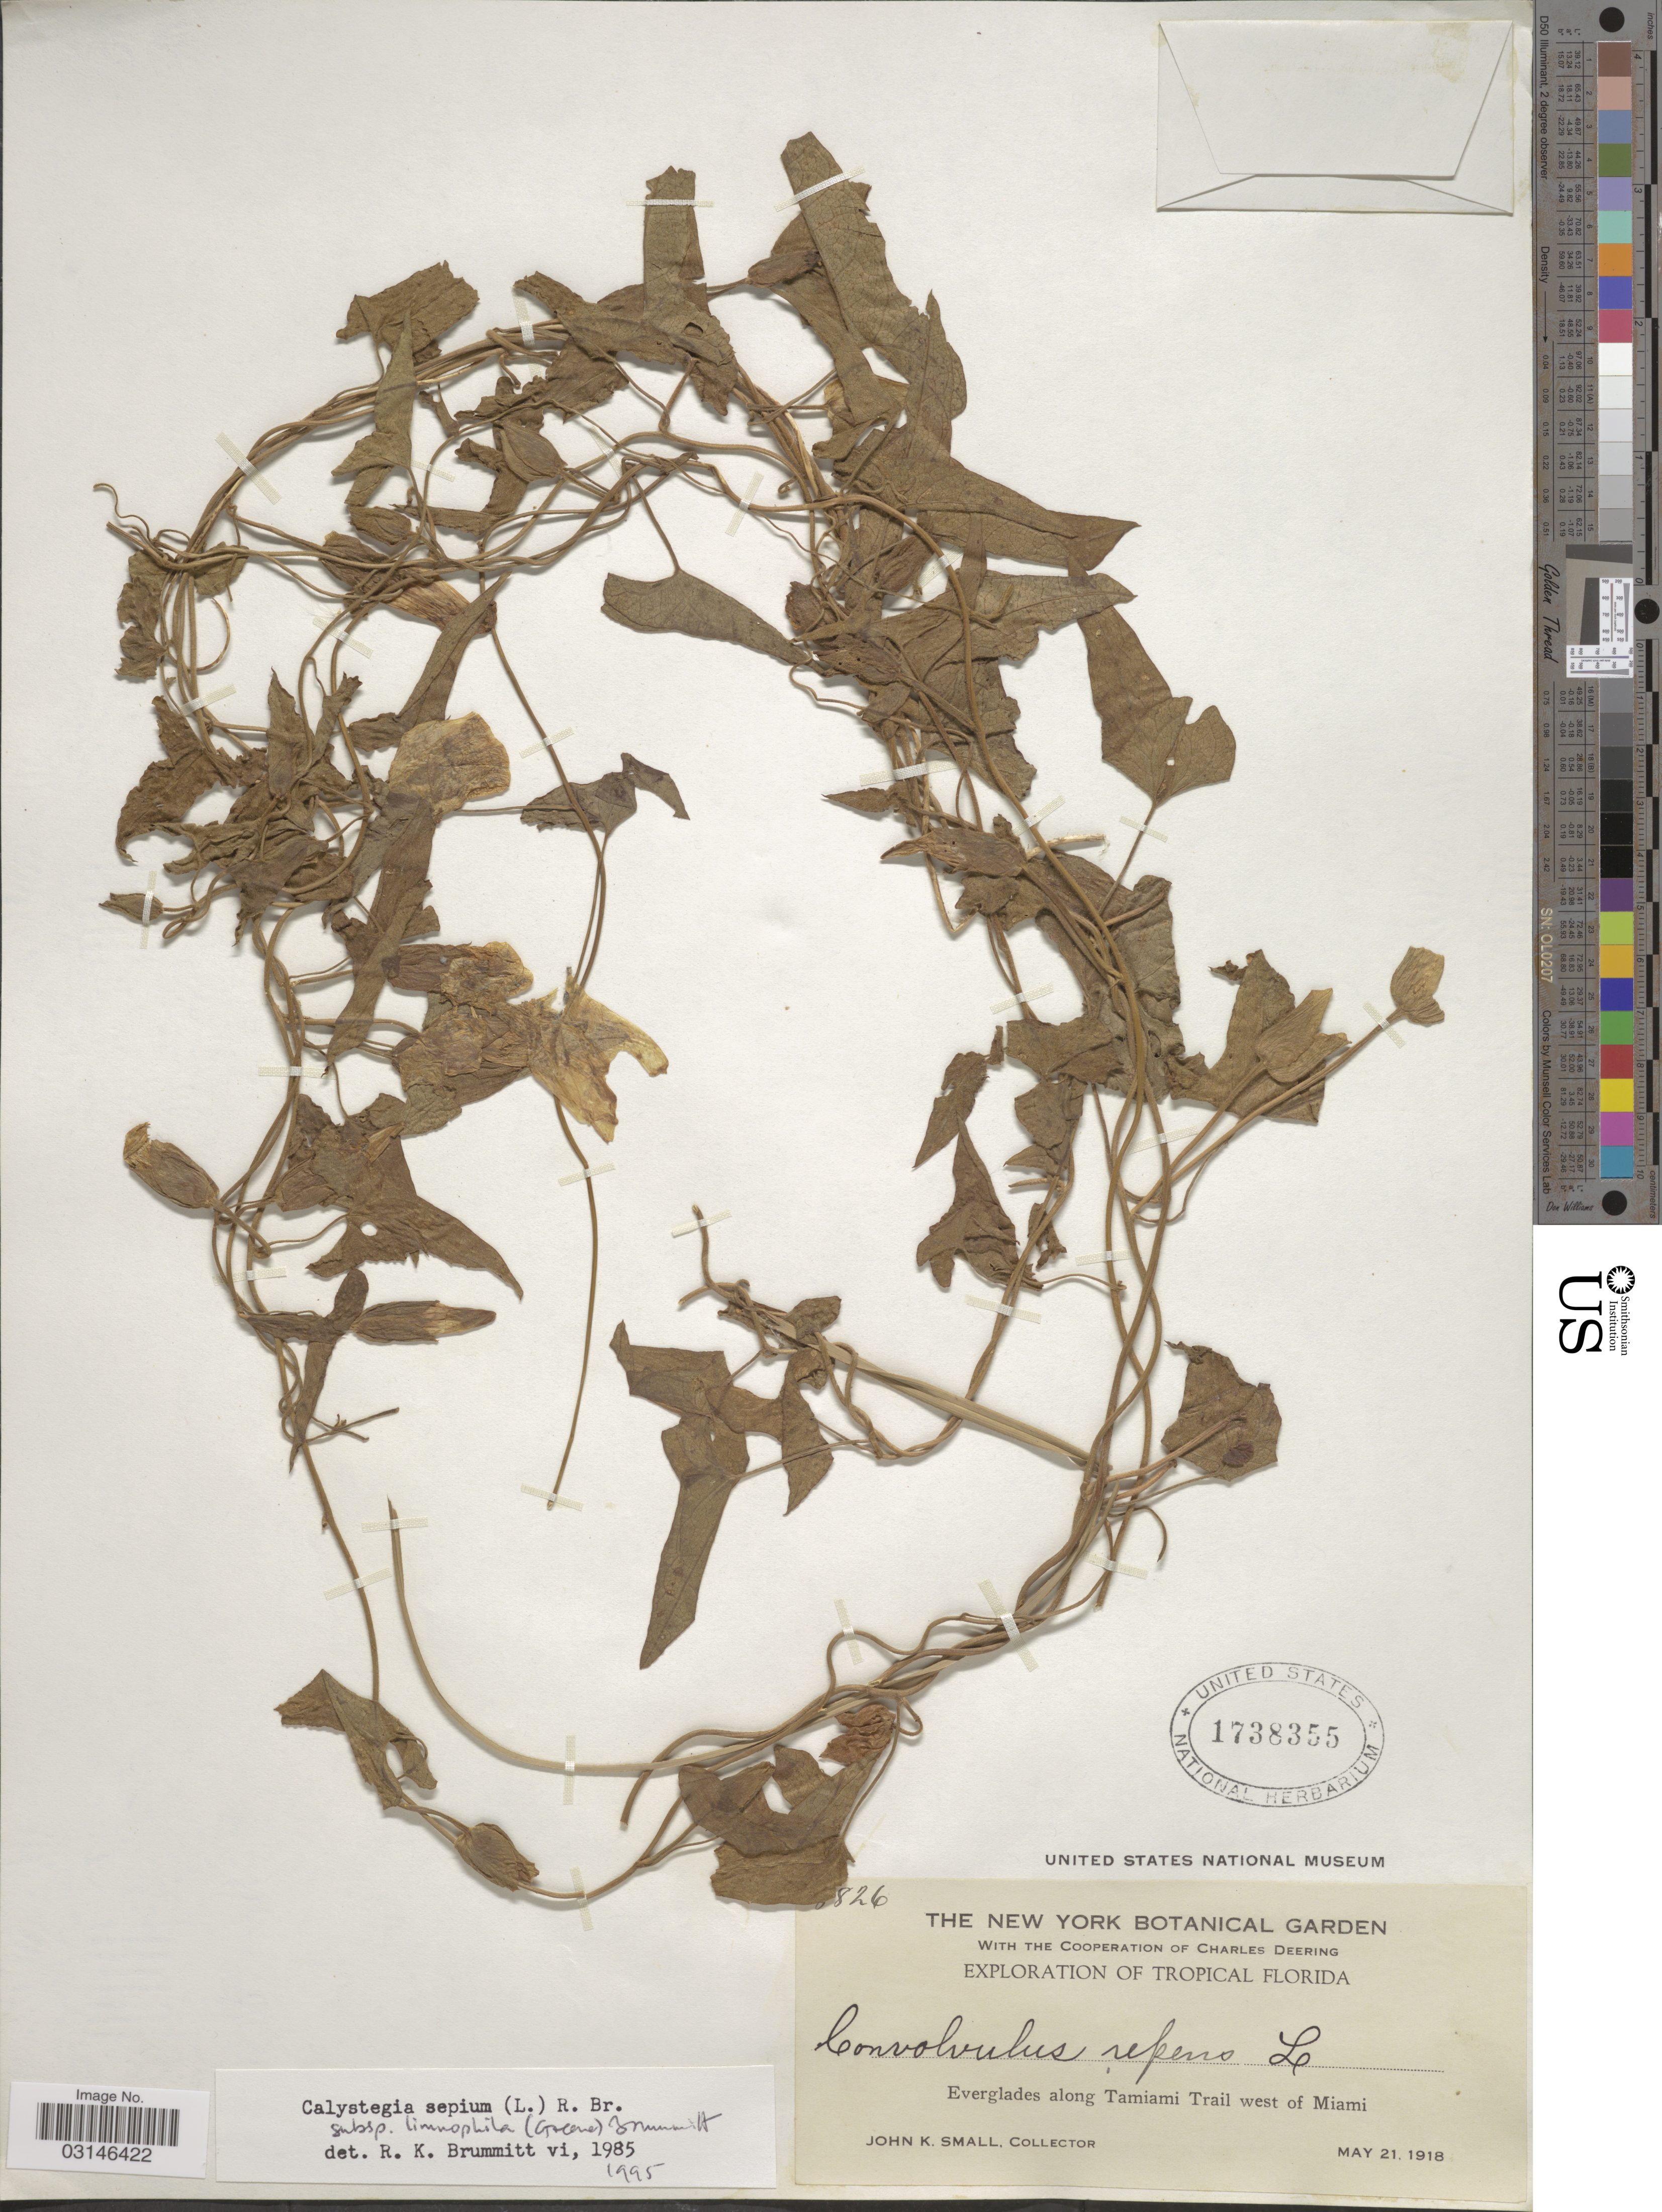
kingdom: Plantae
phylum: Tracheophyta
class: Magnoliopsida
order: Solanales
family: Convolvulaceae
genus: Calystegia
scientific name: Calystegia sepium subsp. limnophila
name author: (Greene) Brummitt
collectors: J. K. Small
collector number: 6826*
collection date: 1918-05-21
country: United States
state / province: Florida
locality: Tropical Florida, Everglades along Tamiami Trail west of Miami.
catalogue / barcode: US 1738355